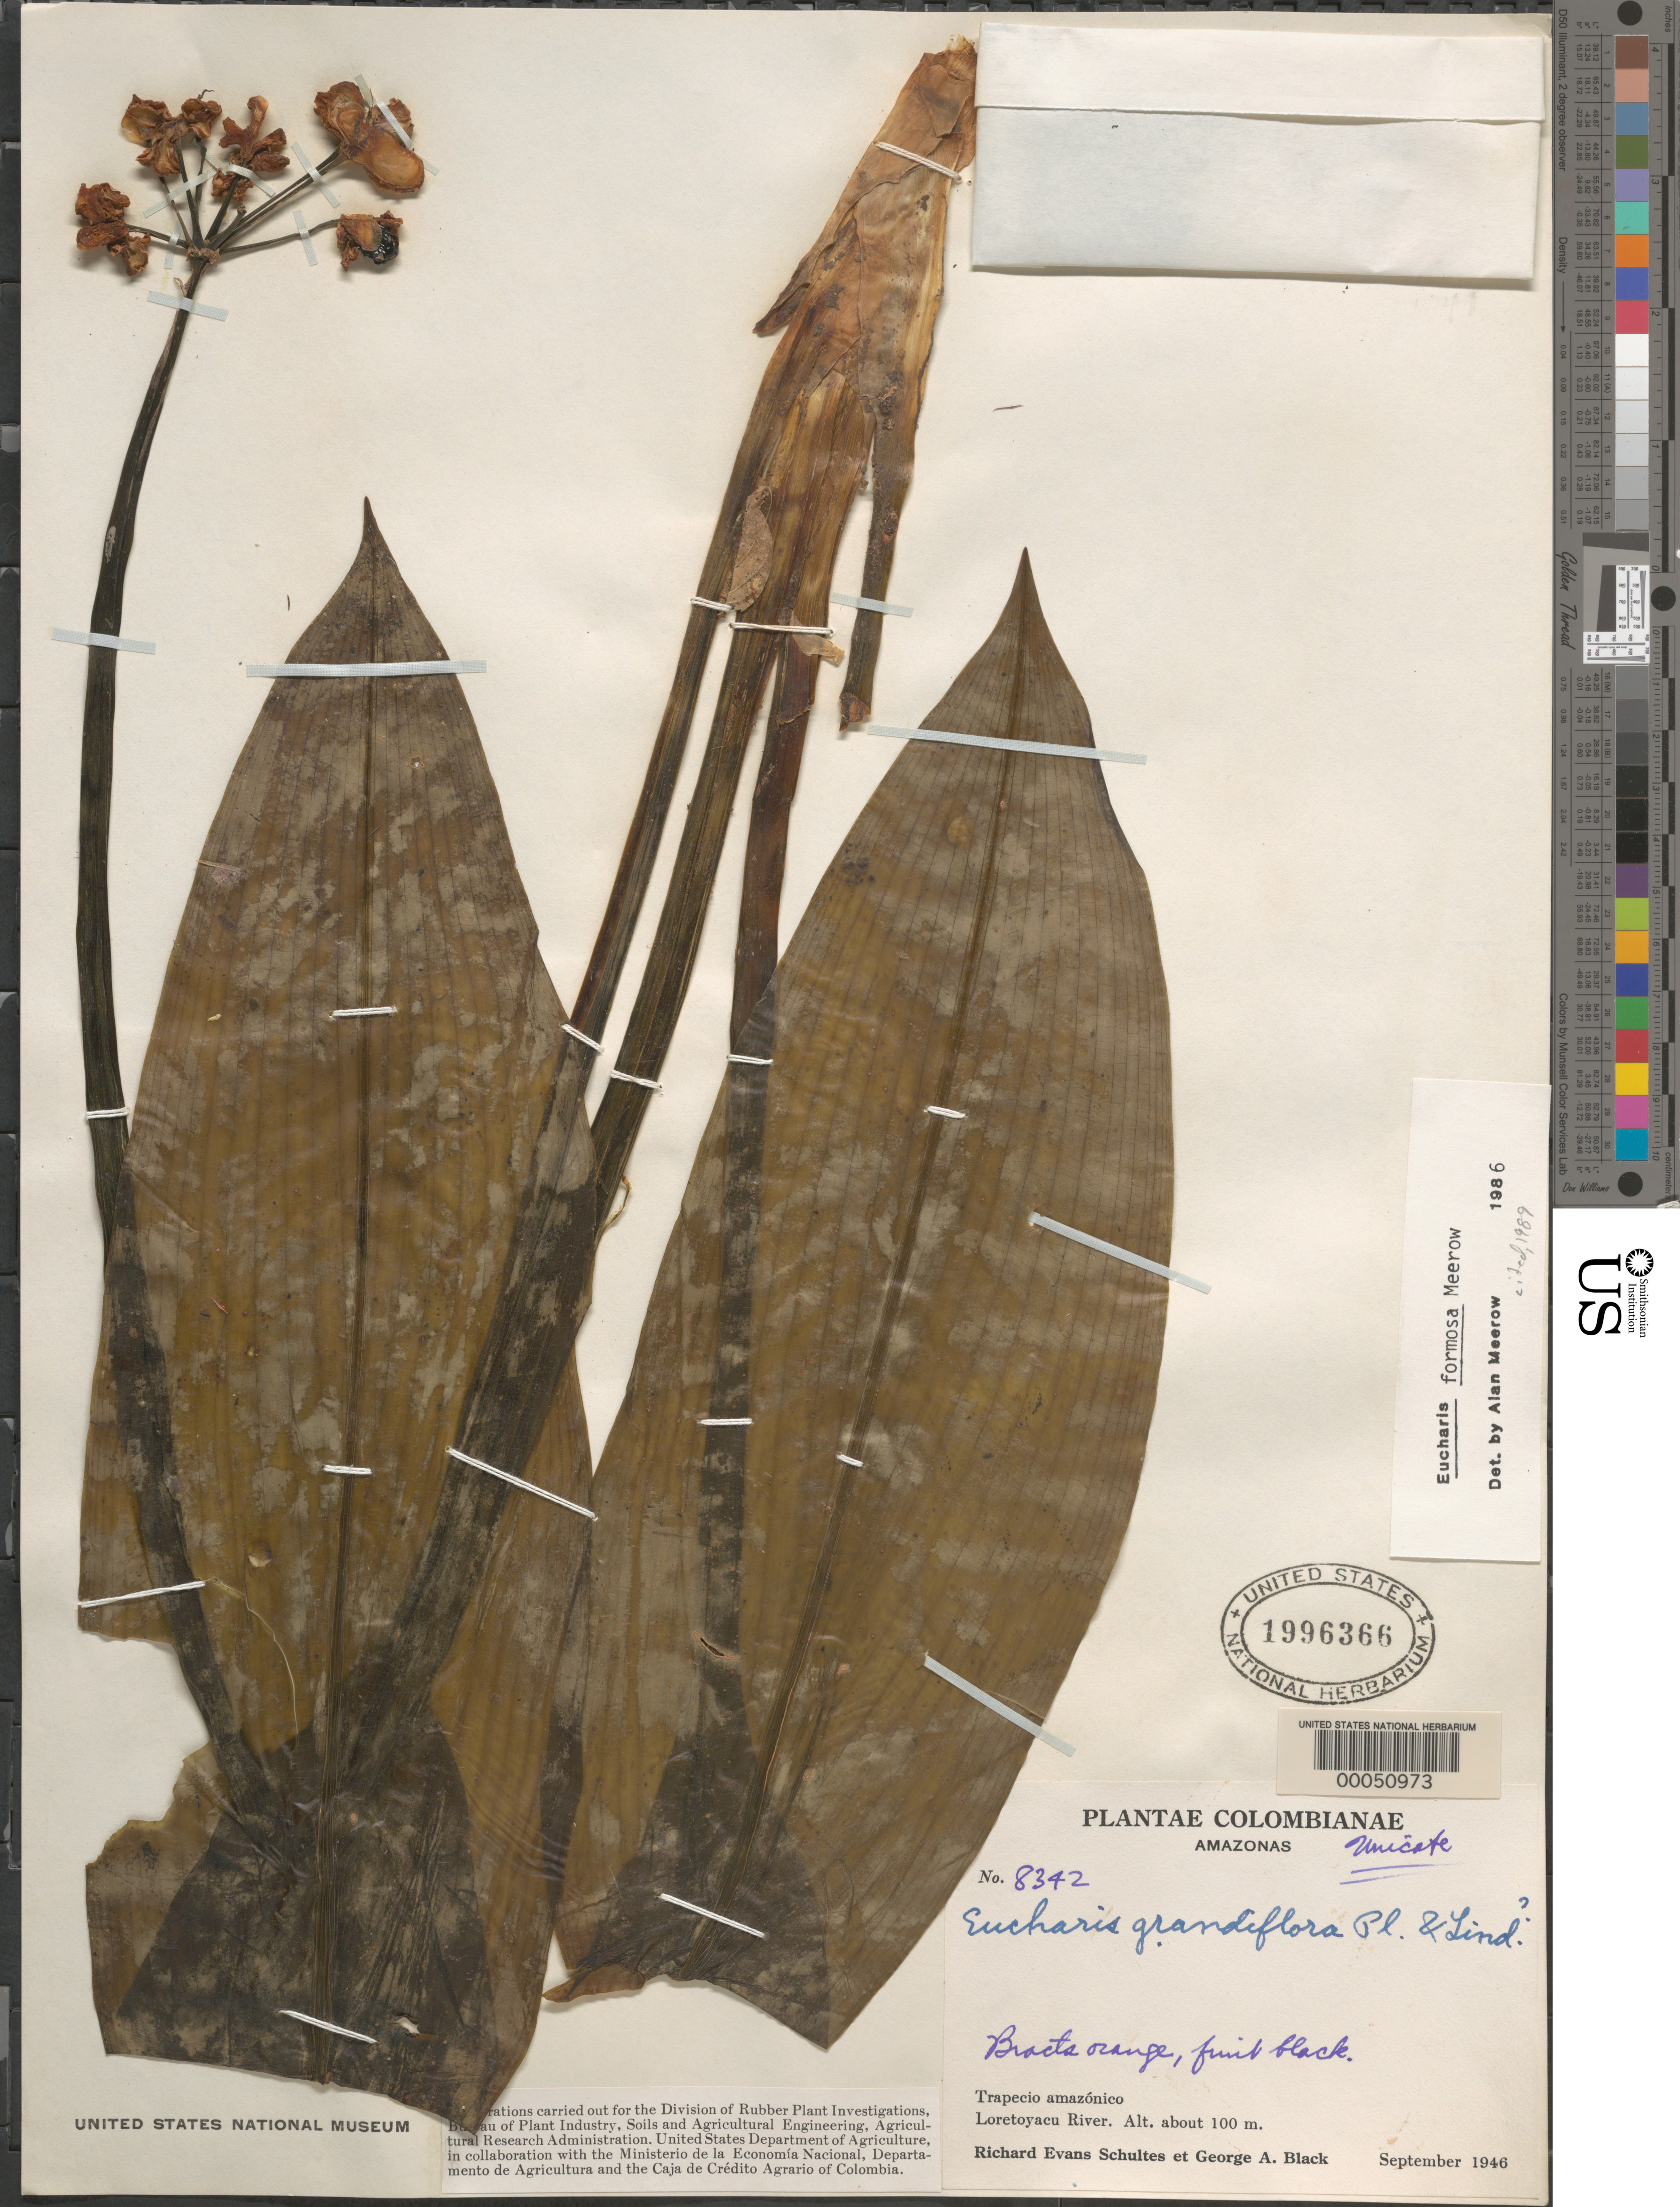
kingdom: Plantae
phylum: Tracheophyta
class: Liliopsida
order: Asparagales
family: Amaryllidaceae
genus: Eucharis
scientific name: Eucharis formosa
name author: Meerow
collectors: C. W. Penland & R. Summers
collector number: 8342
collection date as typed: Sep 1946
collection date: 1946-09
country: Colombia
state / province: Amazônas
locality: Loreta-Yacu River.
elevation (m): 100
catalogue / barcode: US 1776167-2